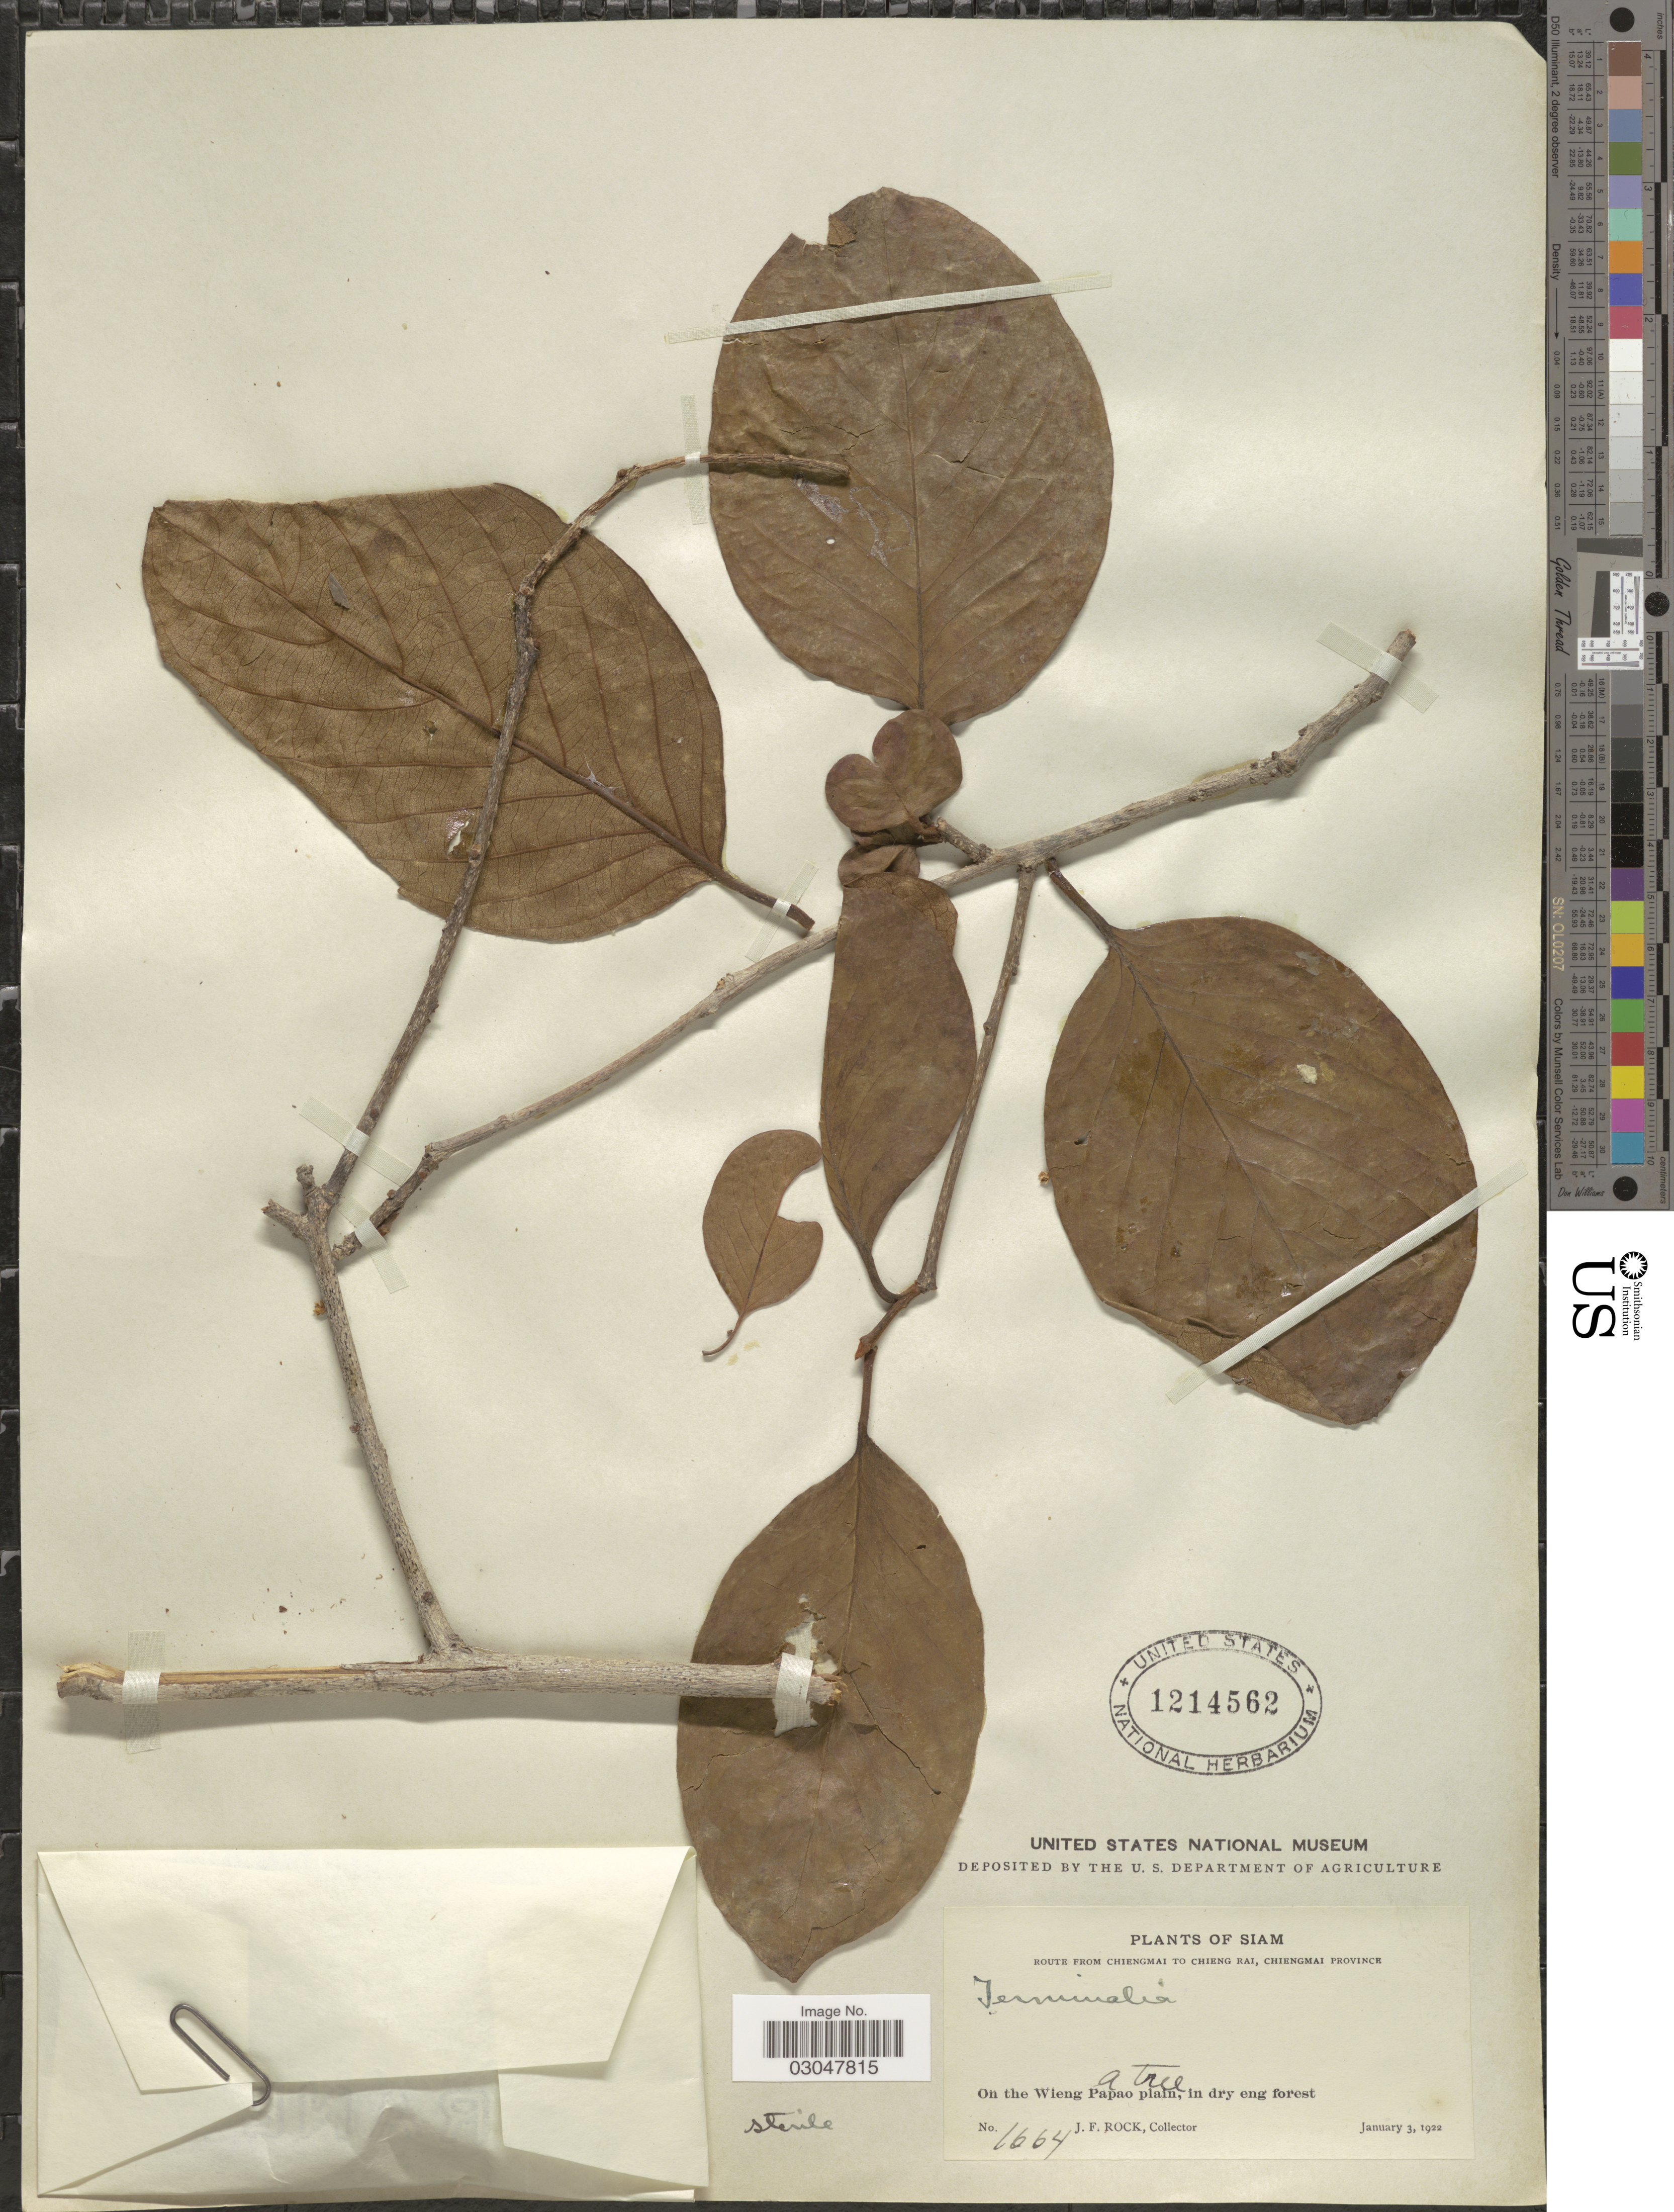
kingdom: Plantae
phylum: Tracheophyta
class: Magnoliopsida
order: Myrtales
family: Combretaceae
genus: Terminalia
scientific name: Terminalia sp.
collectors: J. Rock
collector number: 1664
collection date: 1922-01-03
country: Thailand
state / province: Chiang Mai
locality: Siam. Route from Chiengmai to Chieng Rai, Chiengmai Province. On the Wieng Papao plain.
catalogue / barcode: US 1214562